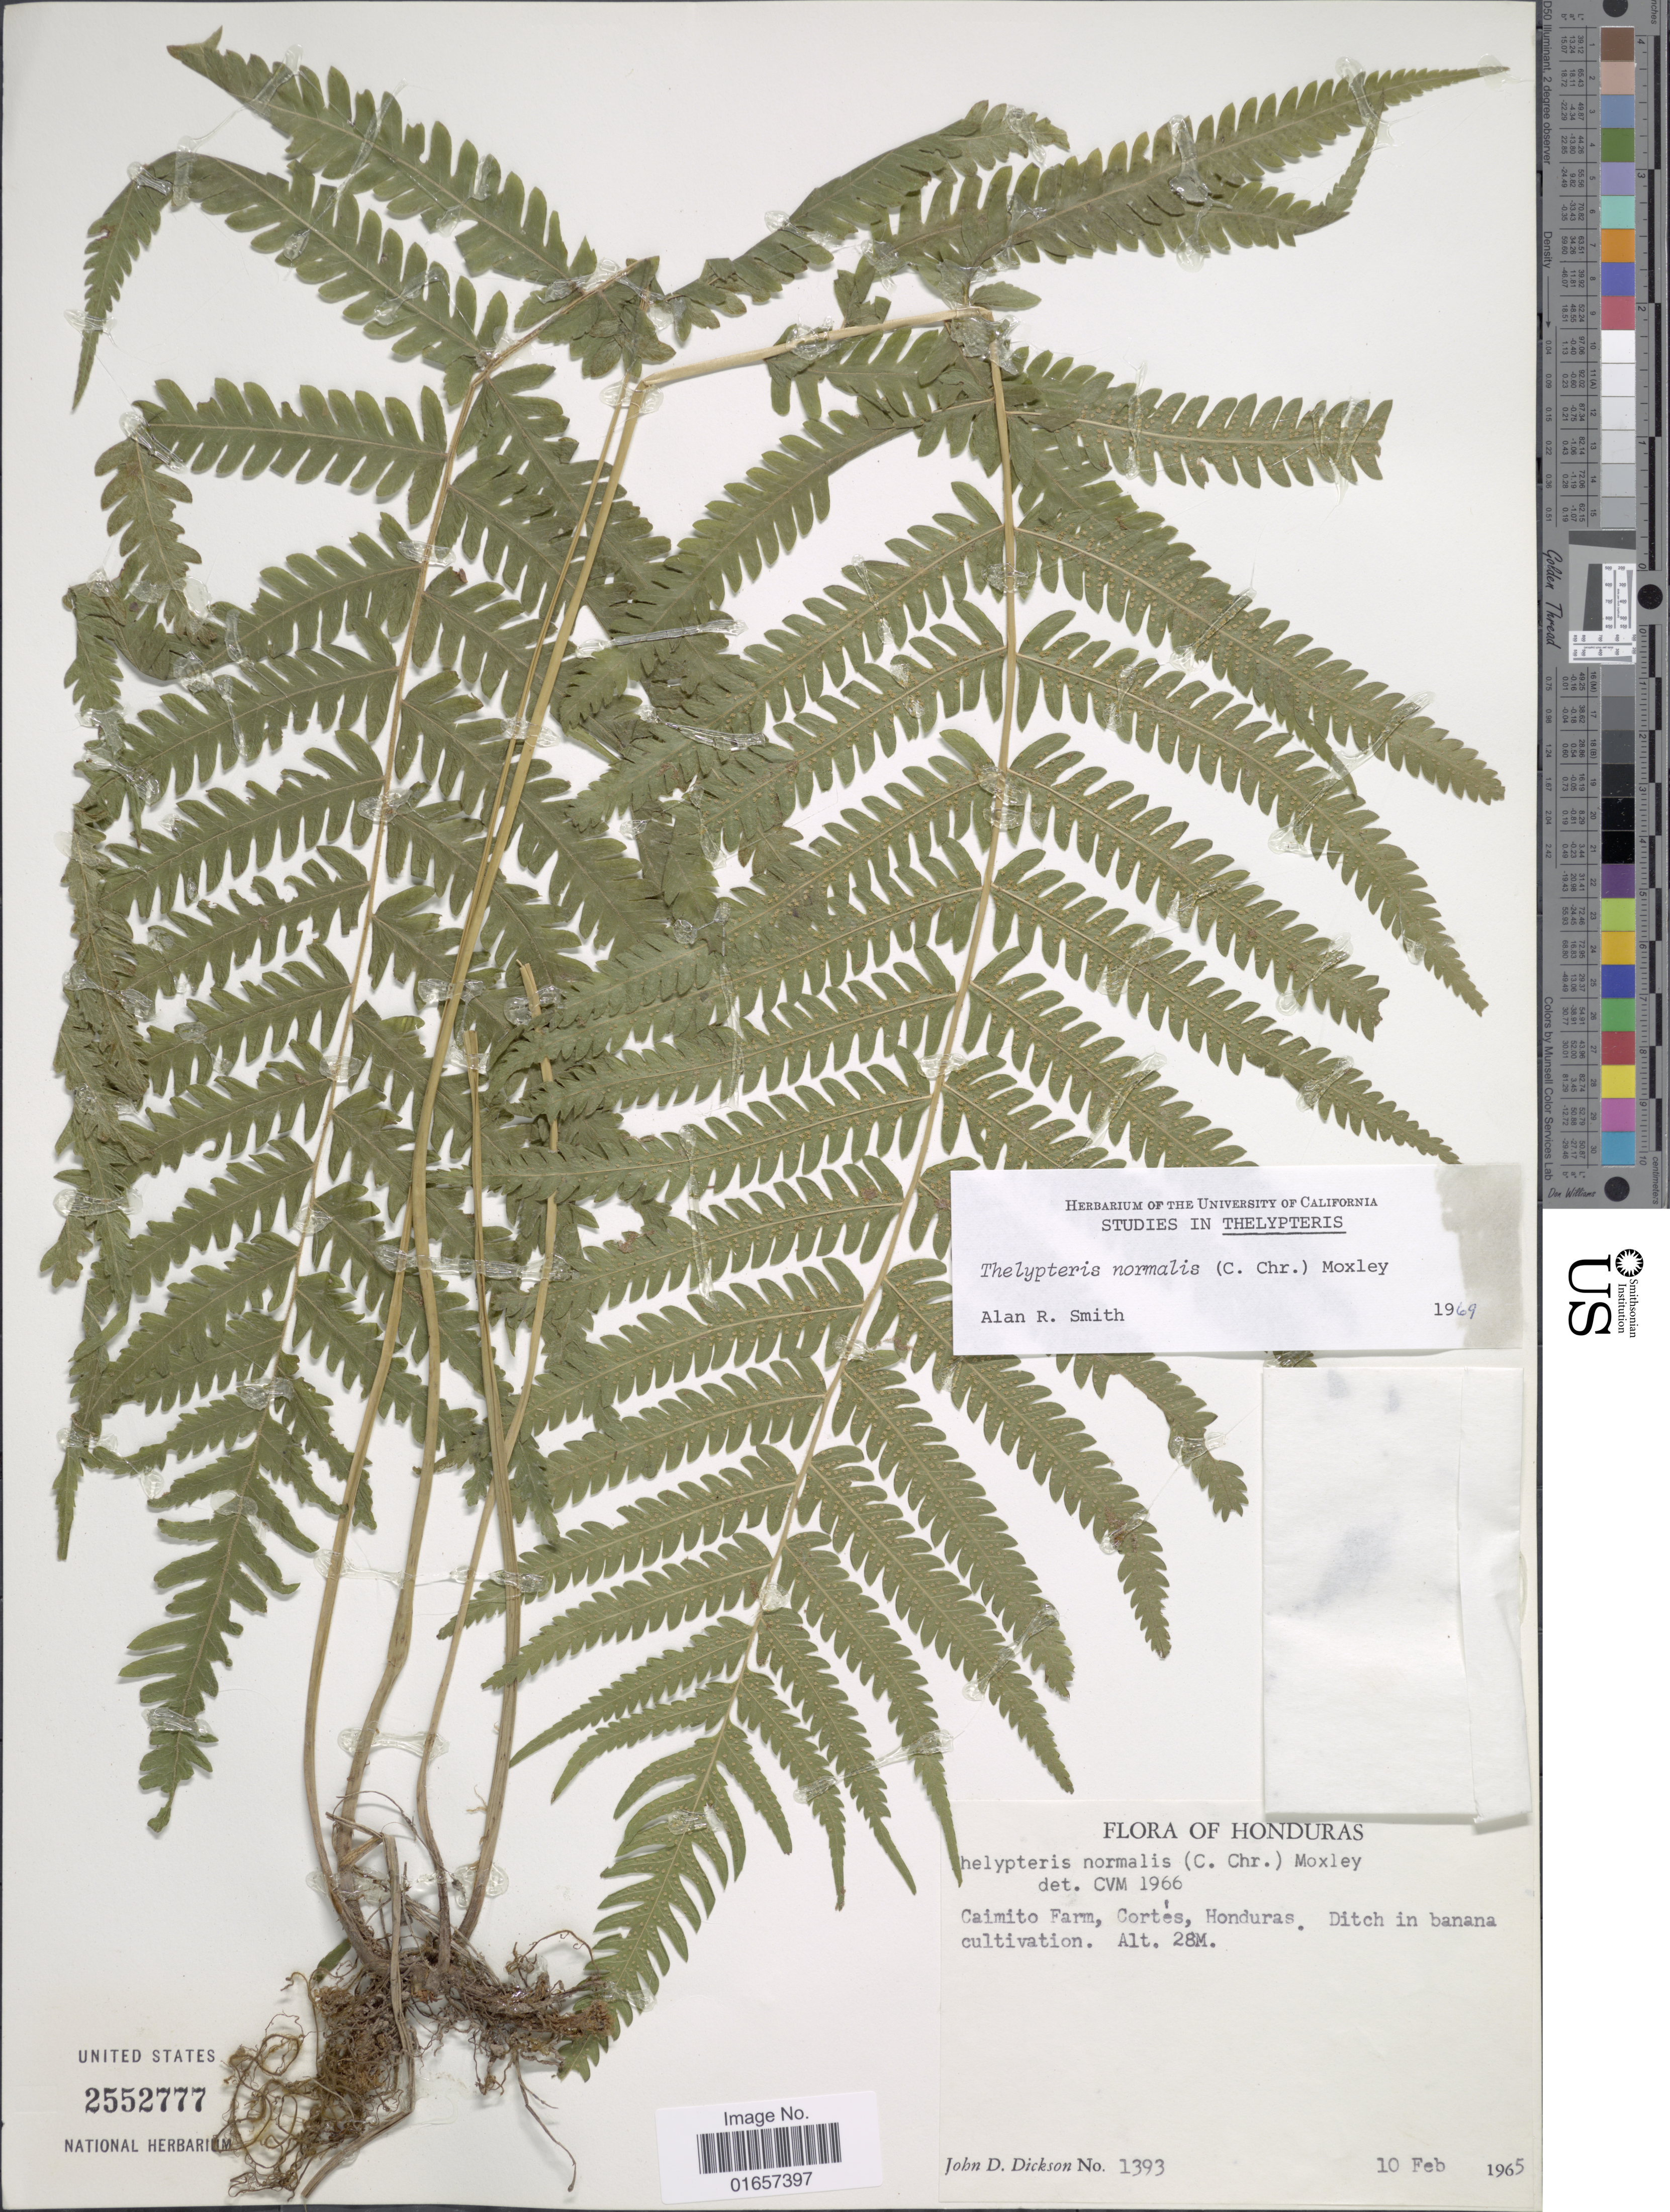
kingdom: Plantae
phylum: Tracheophyta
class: Polypodiopsida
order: Polypodiales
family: Thelypteridaceae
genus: Christella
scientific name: Christella kunthii comb. ined.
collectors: J. Dickson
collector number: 1393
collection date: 1965-02-10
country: Honduras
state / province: Cortés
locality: Honduras, Caimito Farm, Cortés, Ditch in banana cultivation.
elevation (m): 28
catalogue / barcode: US 2552777